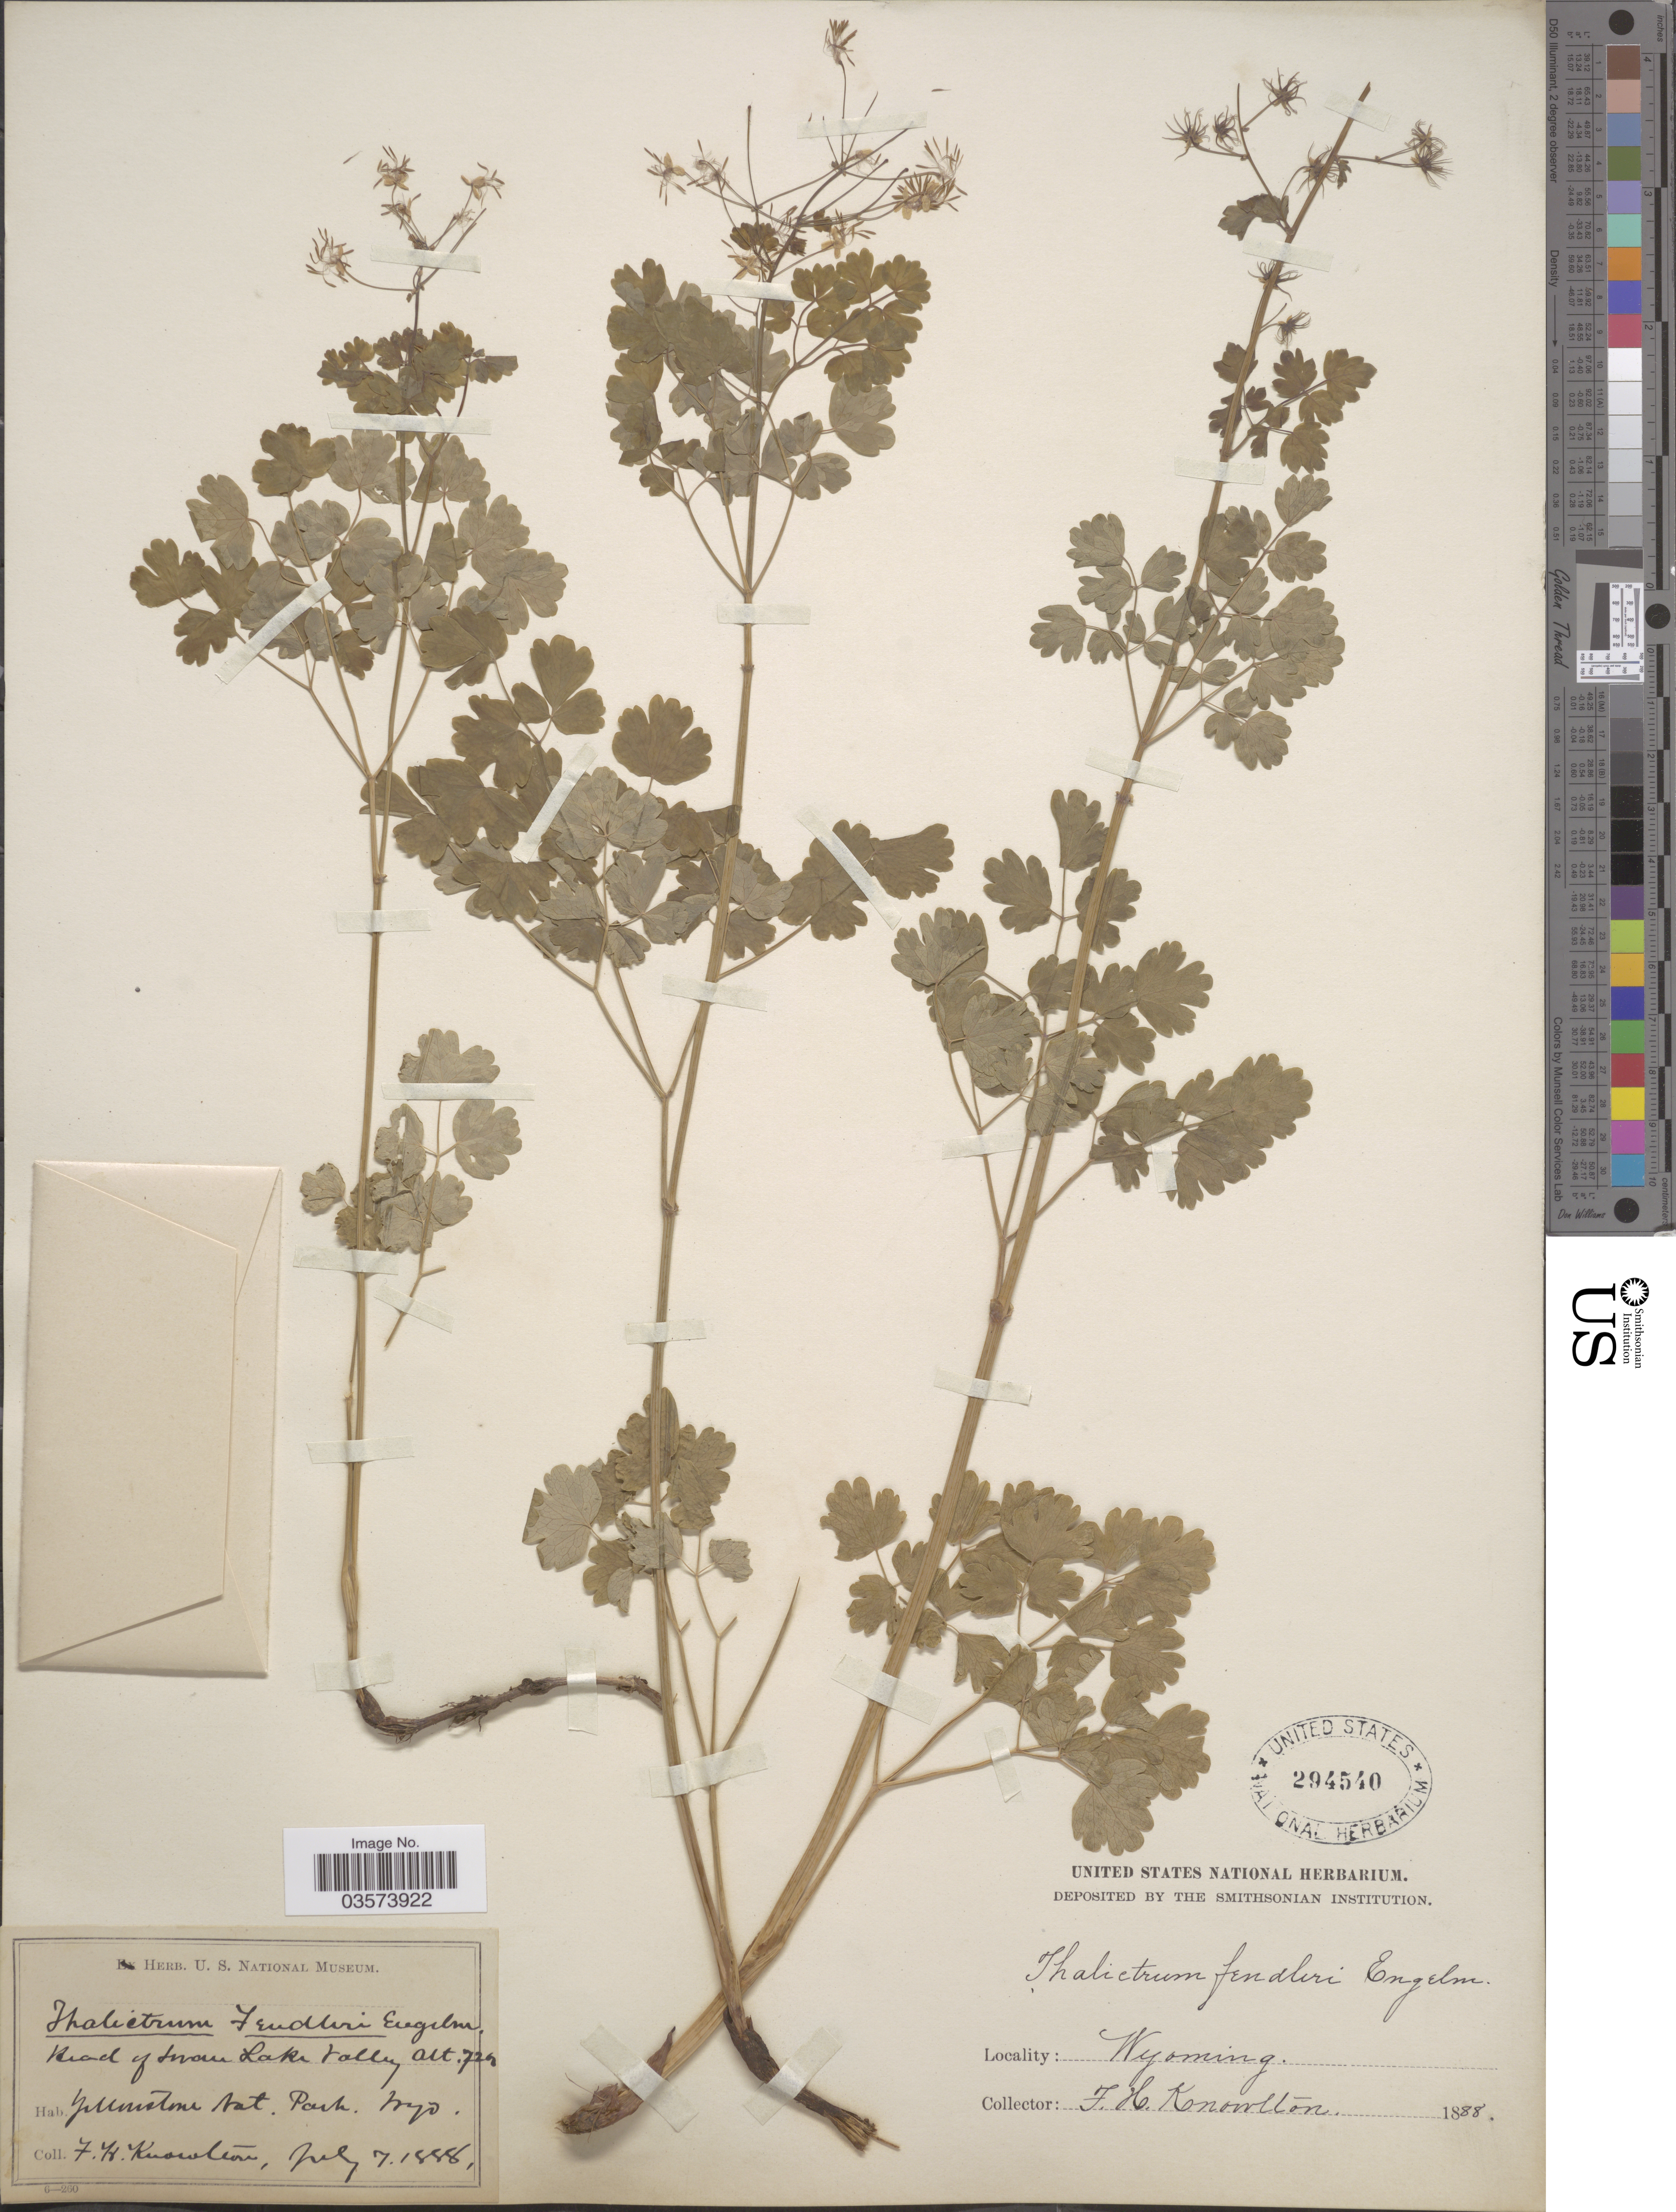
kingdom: Plantae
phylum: Tracheophyta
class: Magnoliopsida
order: Ranunculales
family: Ranunculaceae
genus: Thalictrum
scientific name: Thalictrum fendleri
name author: Engelm. ex A. Gray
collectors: F. H. Knowlton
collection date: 1888-07-07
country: United States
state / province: Wyoming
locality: Yellowstone Nat. Park. Head of Swan Lake Valley.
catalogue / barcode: US 294540